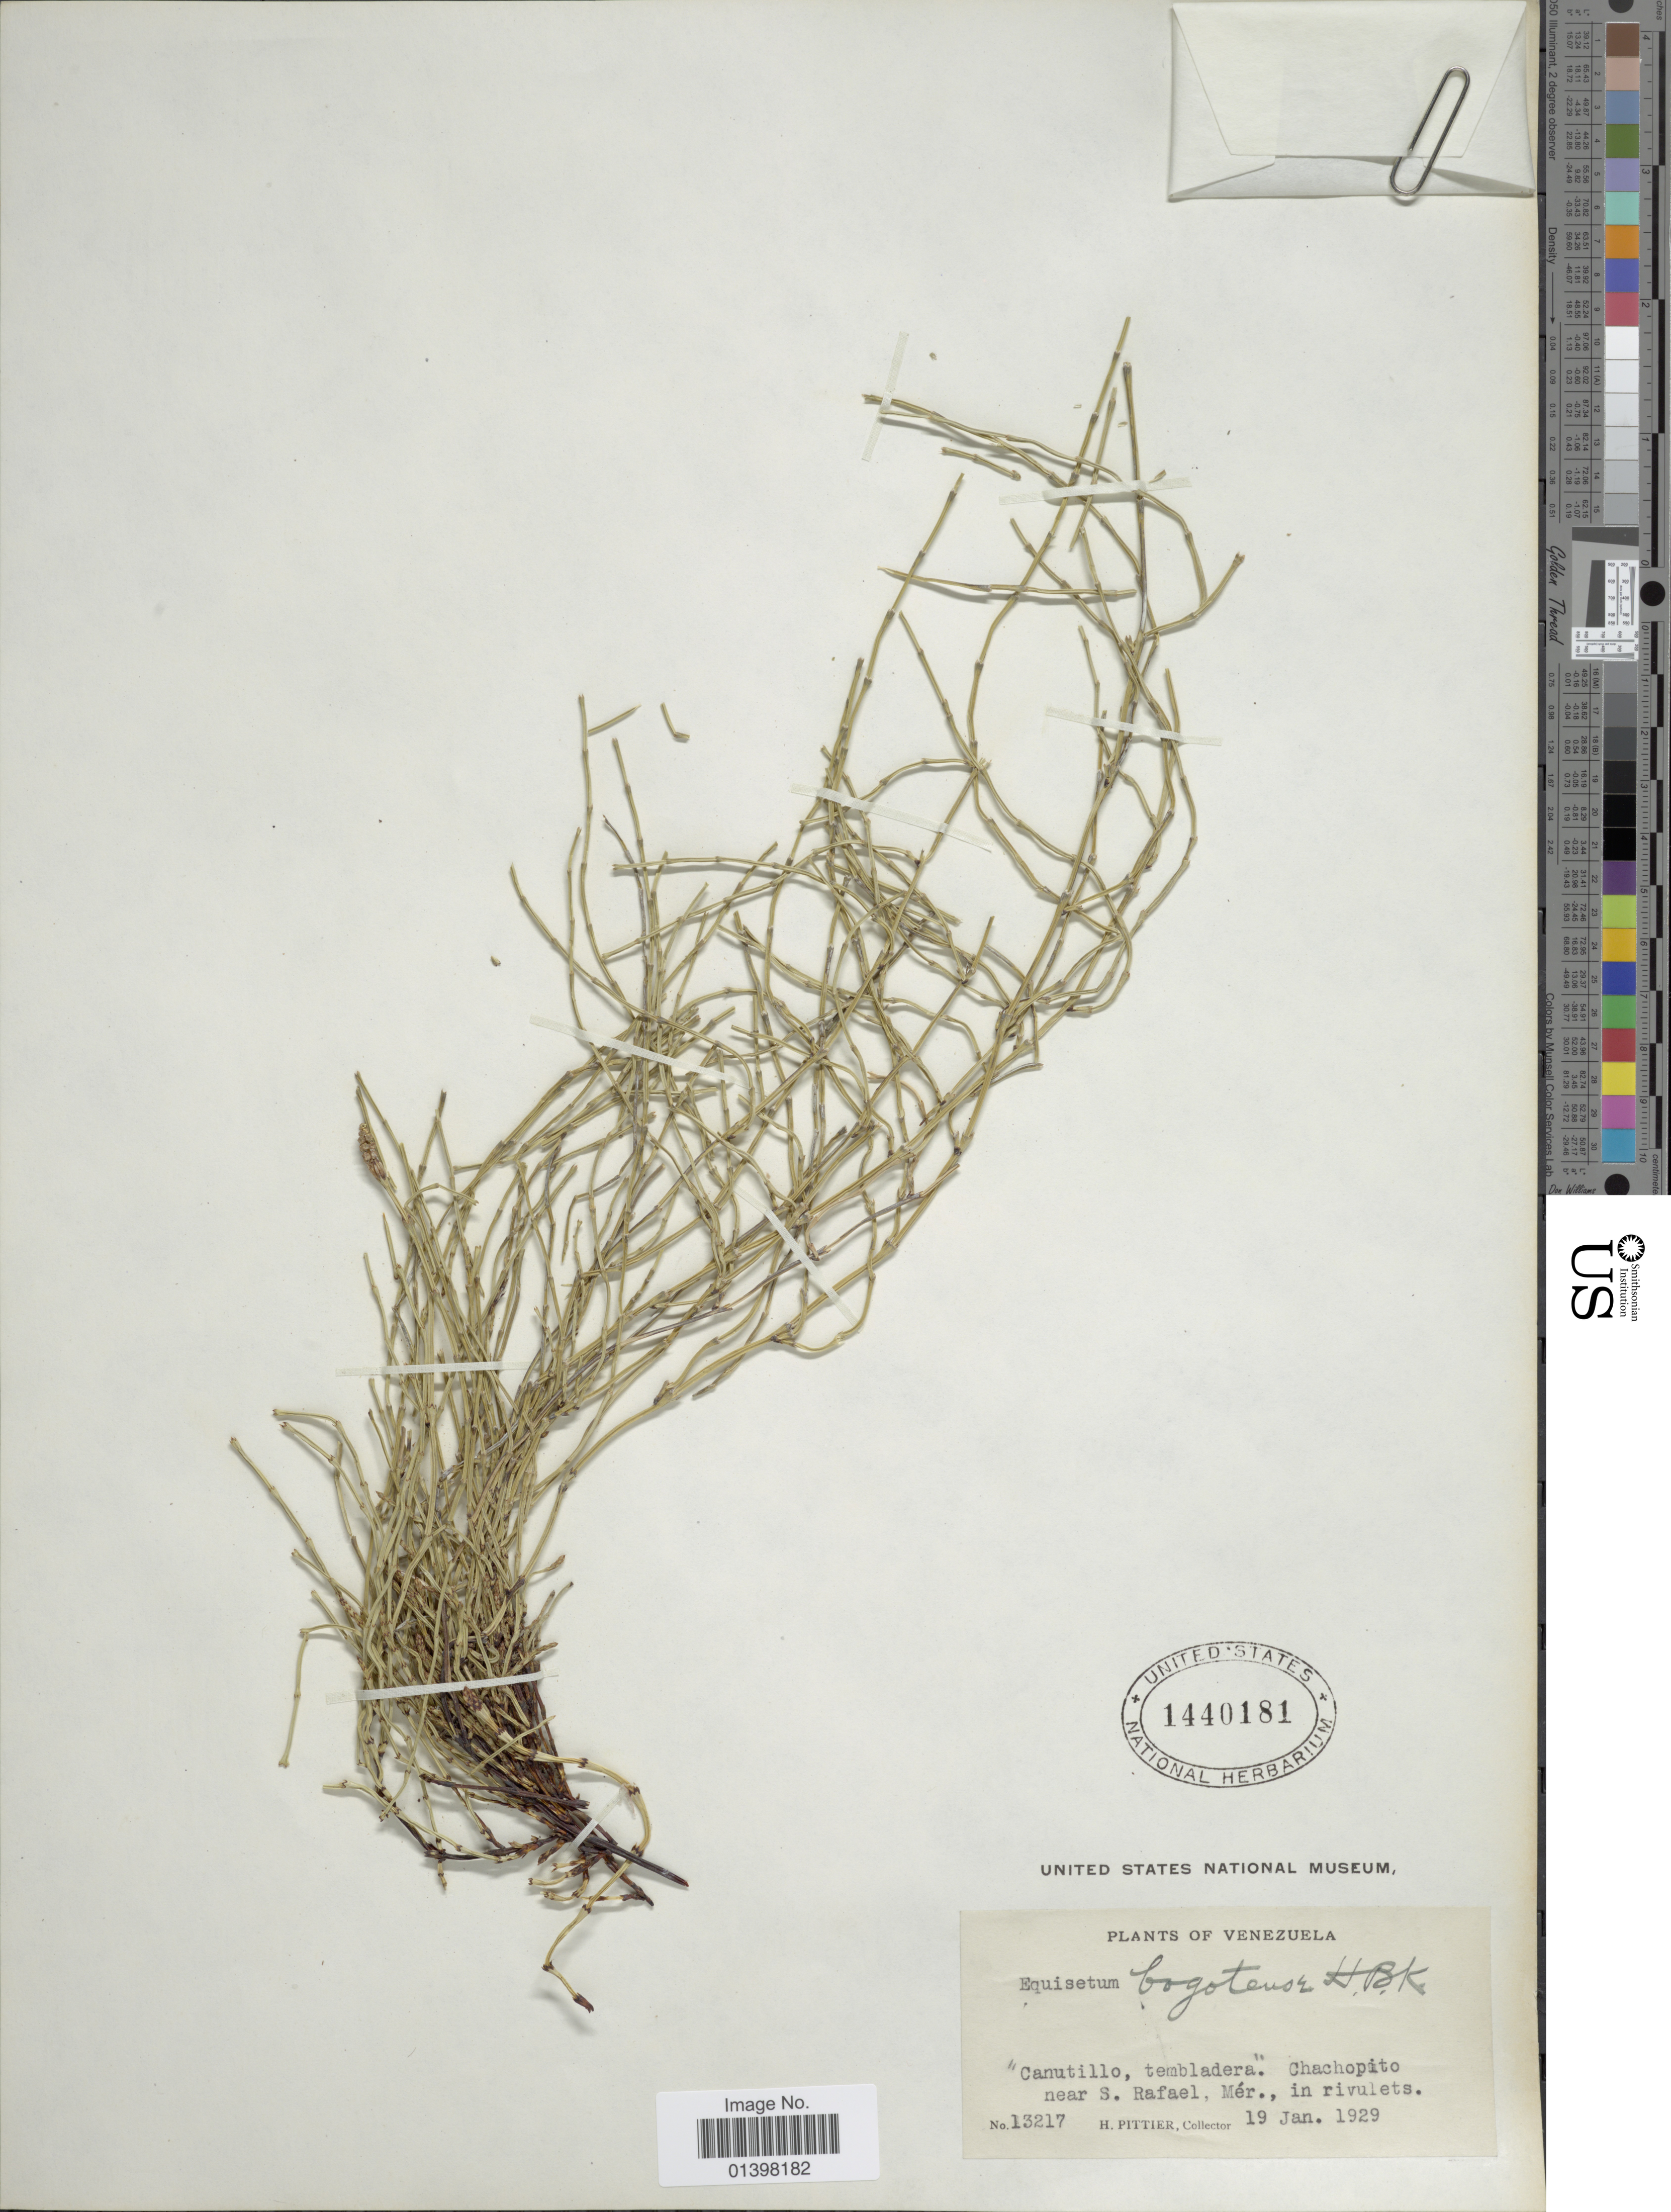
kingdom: Plantae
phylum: Tracheophyta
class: Polypodiopsida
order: Equisetales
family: Equisetaceae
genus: Equisetum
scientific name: Equisetum bogotense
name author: Kunth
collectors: H. F. Pittier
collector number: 13217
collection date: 1929-01-19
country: Venezuela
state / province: Mérida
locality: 'Canutillo, tembladera'. Chachopito near S. Rafael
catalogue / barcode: US 1440181